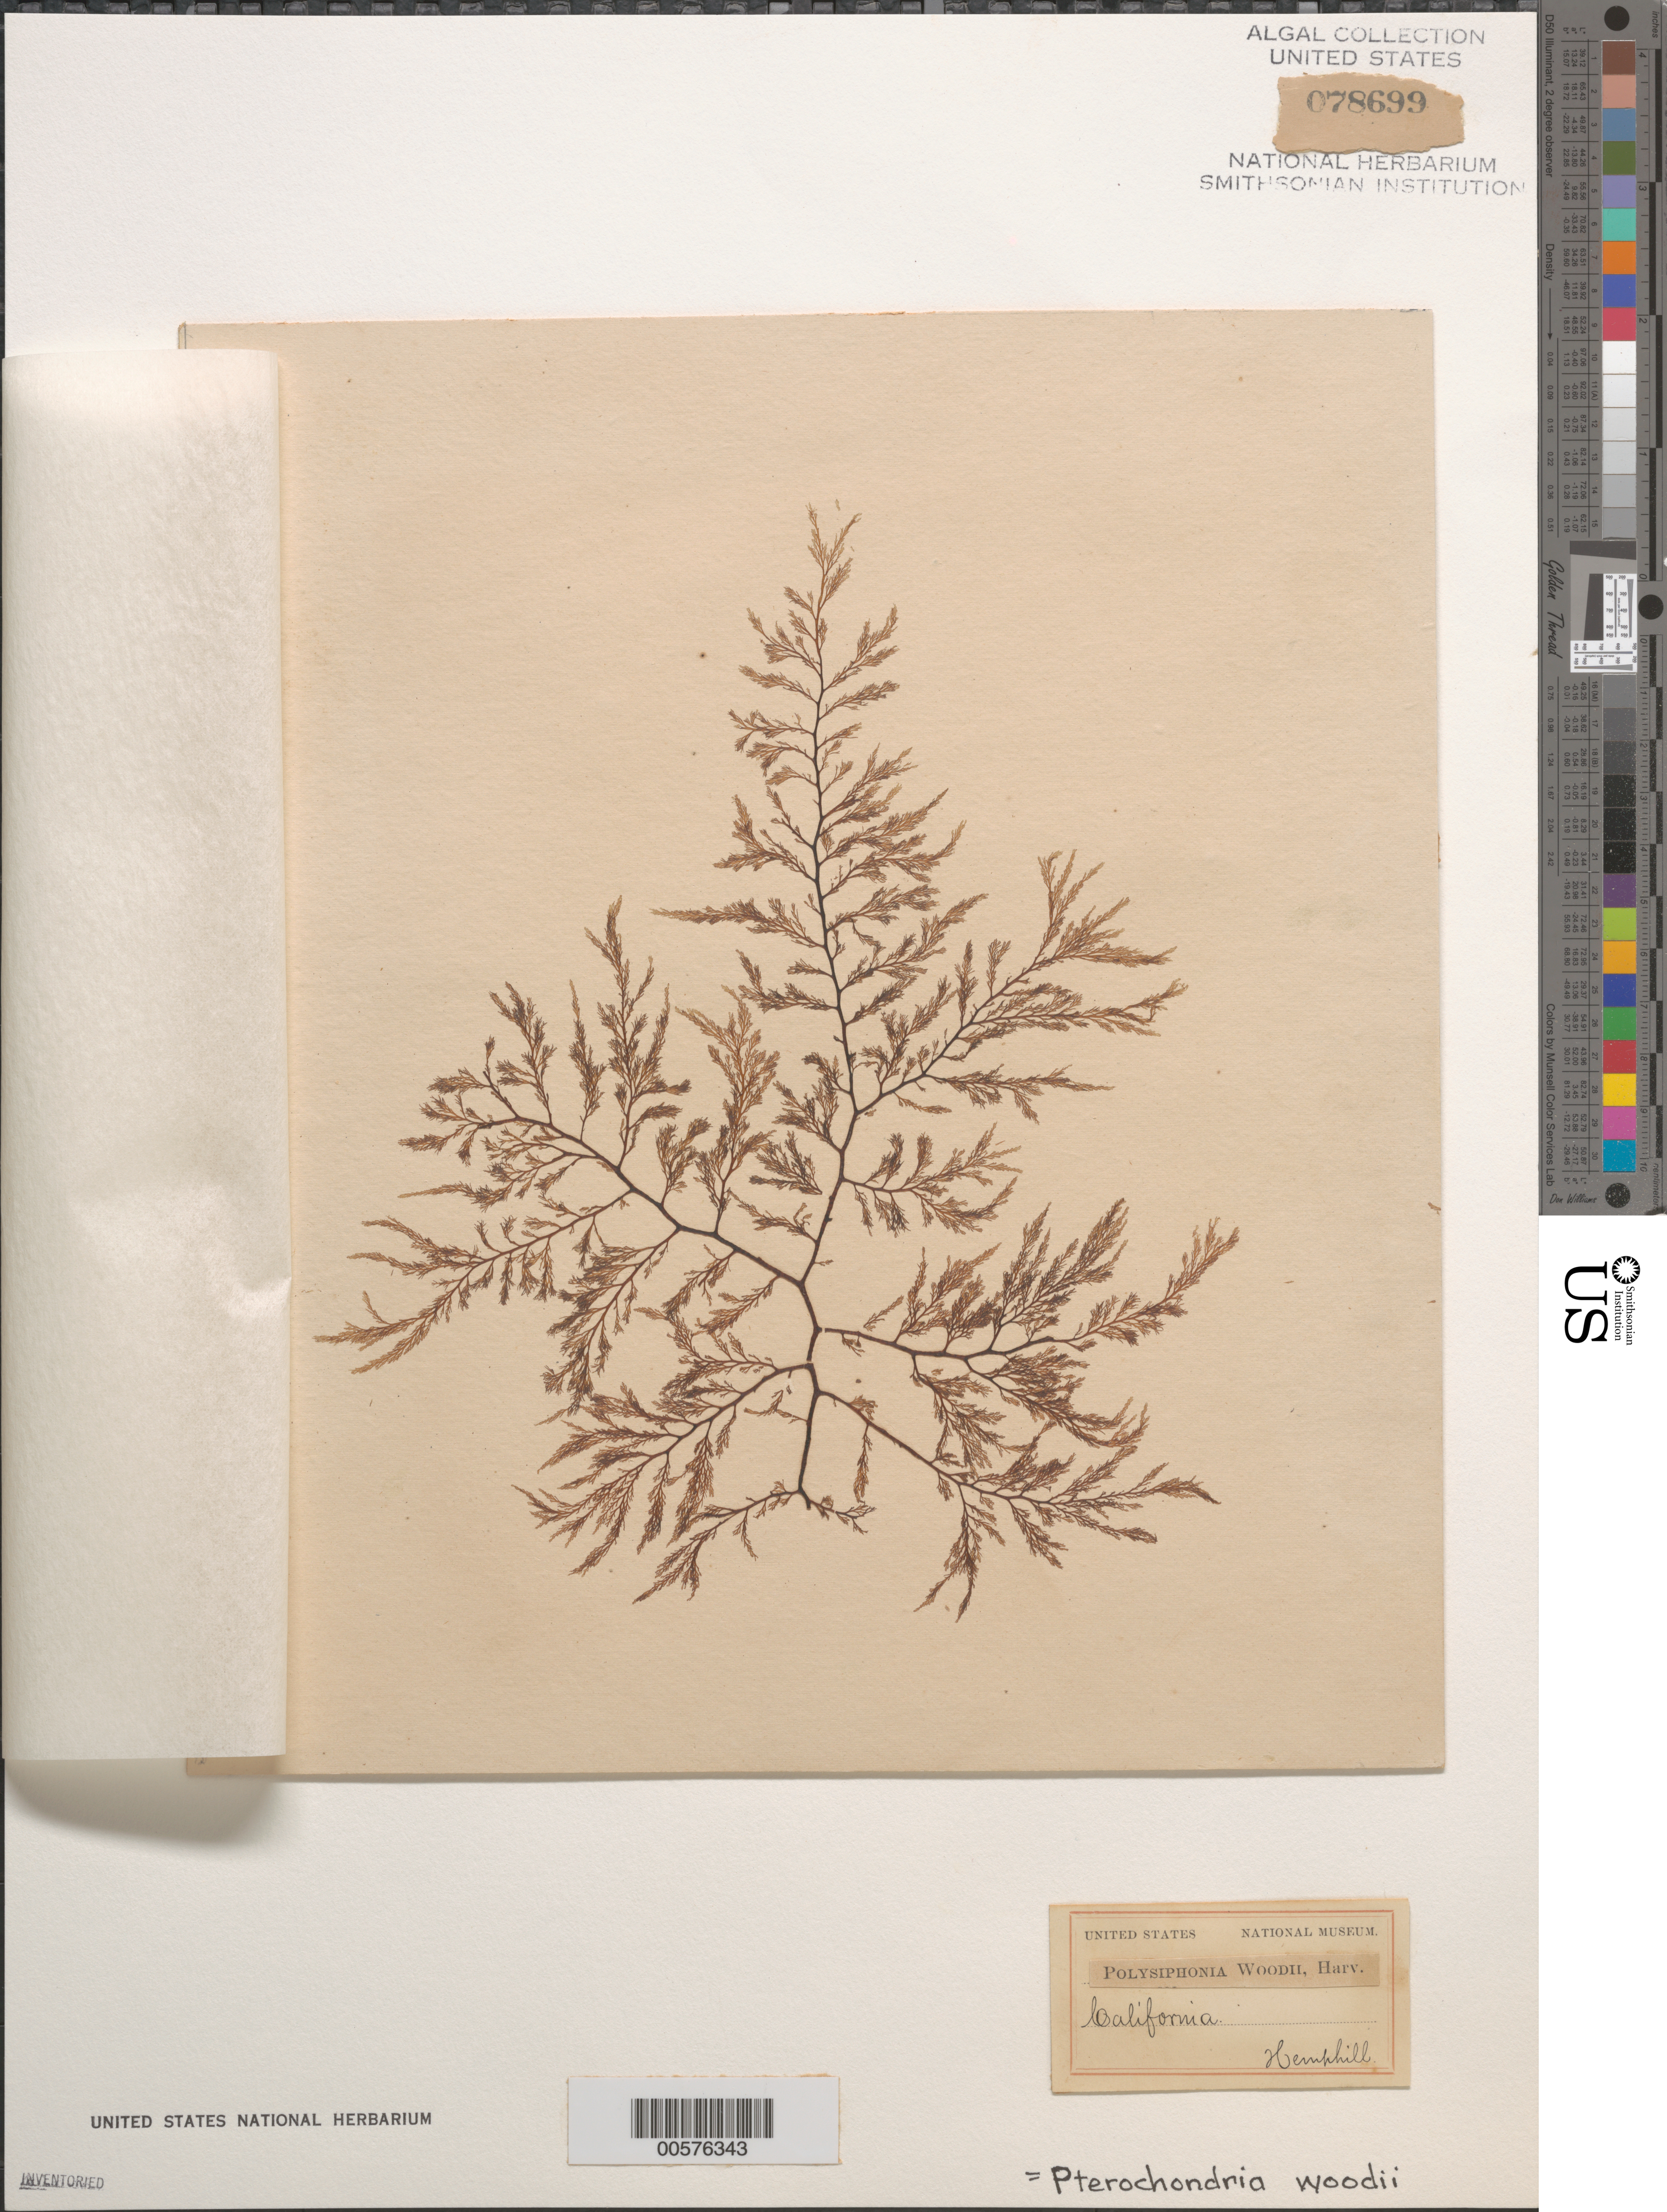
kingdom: Plantae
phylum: Rhodophyta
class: Florideophyceae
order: Ceramiales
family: Rhodomelaceae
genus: Pterochondria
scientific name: Pterochondria woodii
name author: (Harv.) Hollenb.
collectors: A. H. Hemphill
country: United States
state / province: California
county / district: San Diego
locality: False Bay, San Diego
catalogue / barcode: US 78699